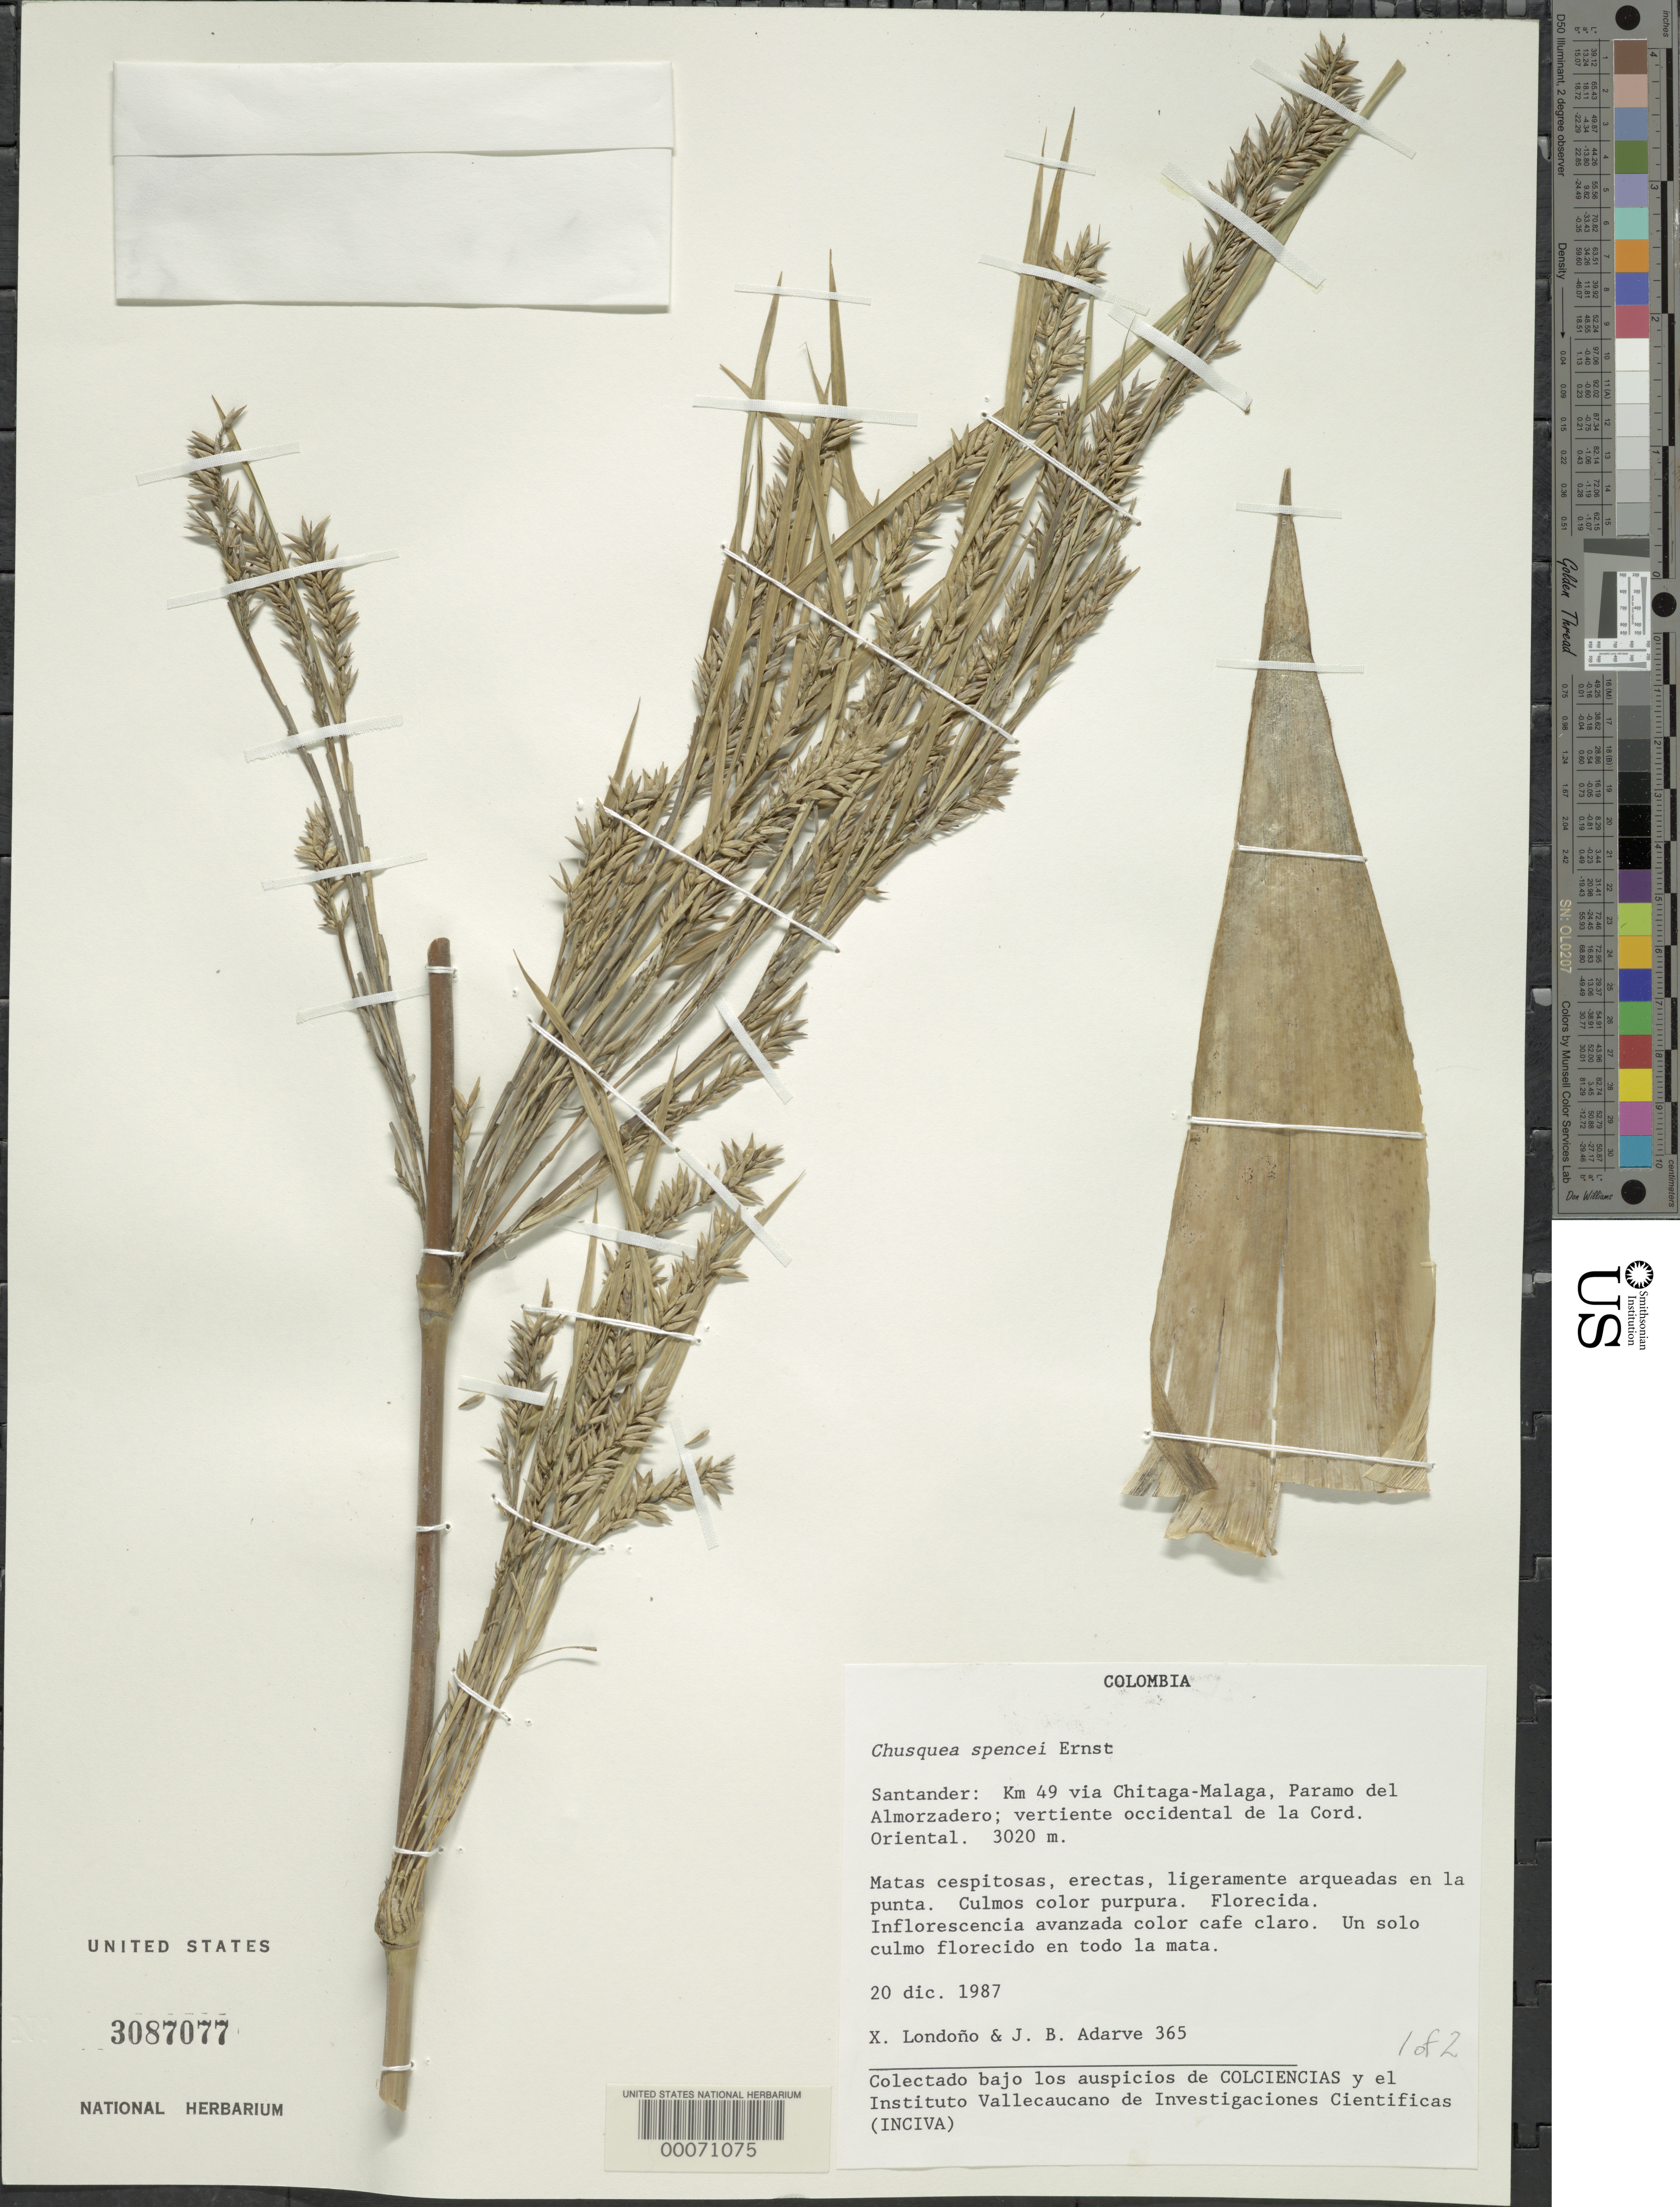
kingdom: Plantae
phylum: Tracheophyta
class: Liliopsida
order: Poales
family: Poaceae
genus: Chusquea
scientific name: Chusquea spencei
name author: Ernst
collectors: X. Londoño & J. B. Adarve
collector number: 365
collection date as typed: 20 Dec 1987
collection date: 1987-12-20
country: Colombia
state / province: Norte de Santander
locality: Km 49 by Chitaga-Malaga, Paramo del Almorzadero, E slope of La Cord. Oriental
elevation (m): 3020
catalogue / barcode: US 3087077